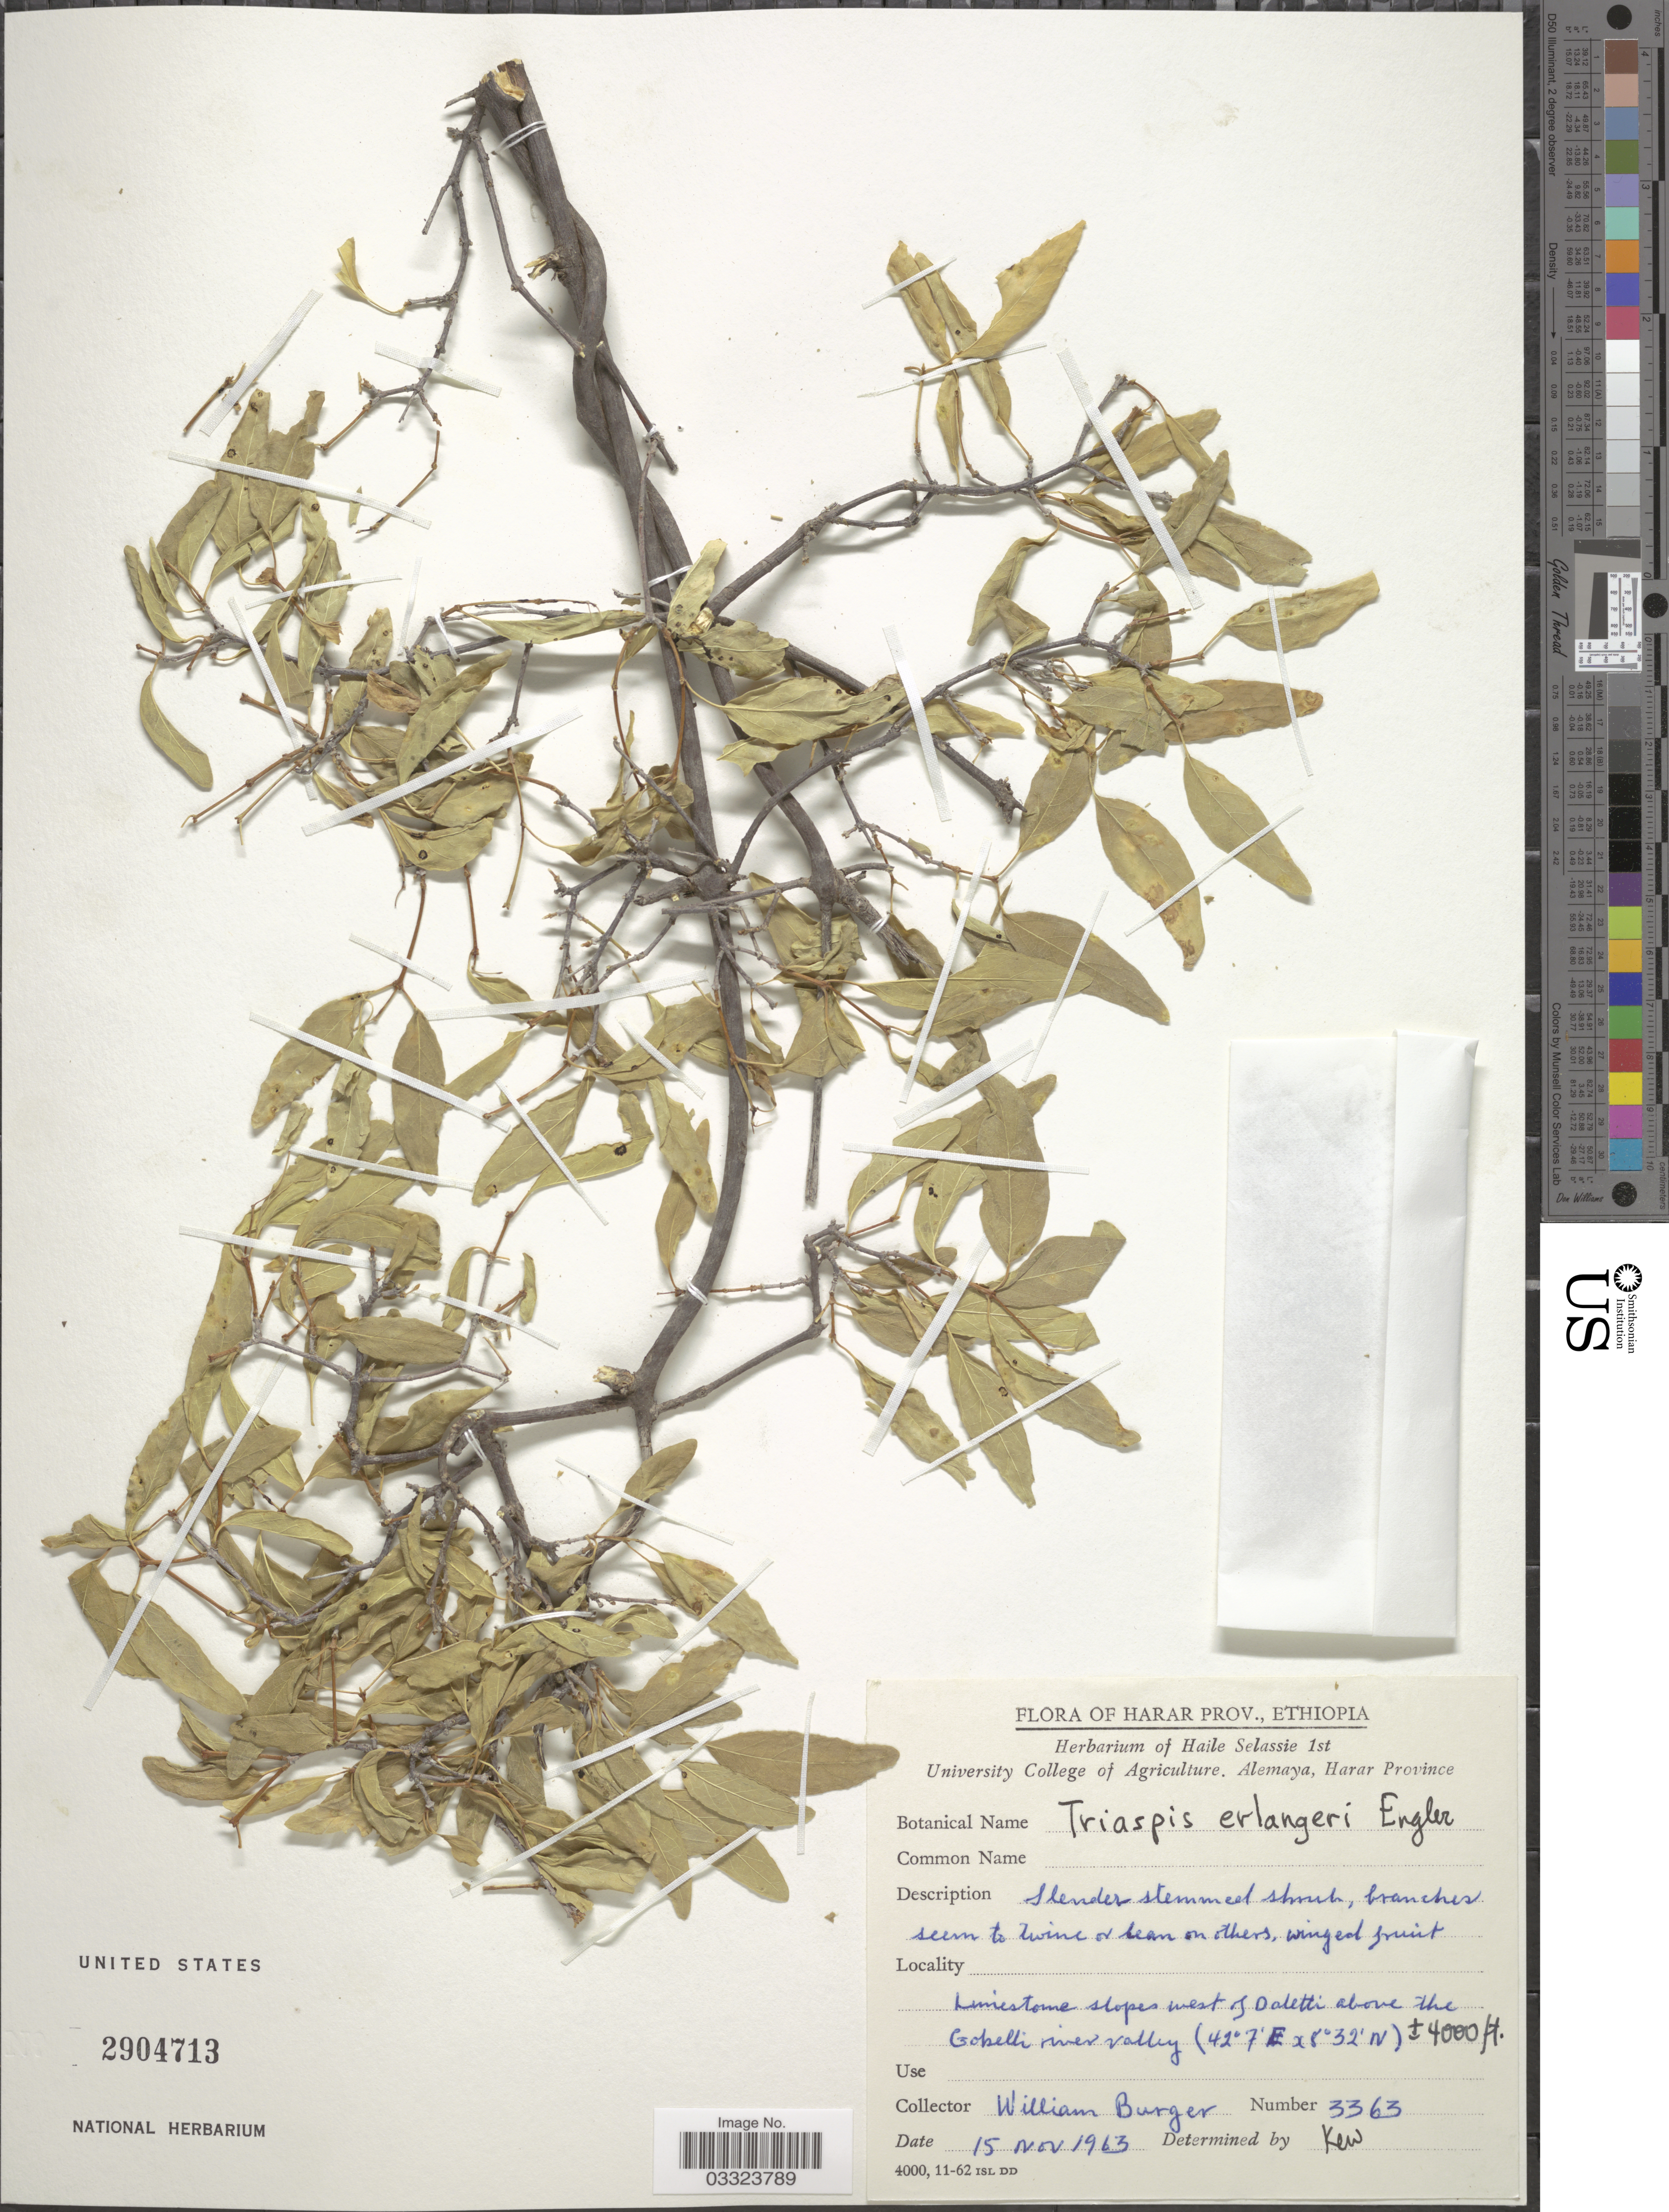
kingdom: Plantae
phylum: Tracheophyta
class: Magnoliopsida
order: Malpighiales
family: Malpighiaceae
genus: Triaspis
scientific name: Triaspis erlangeri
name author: Engl.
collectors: W. Burger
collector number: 3363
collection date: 1963-11-15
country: Ethiopia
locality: Harar Prov. Limestone slopes west of odetti above the Gobelli river valley.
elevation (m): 1219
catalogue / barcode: US 2904713